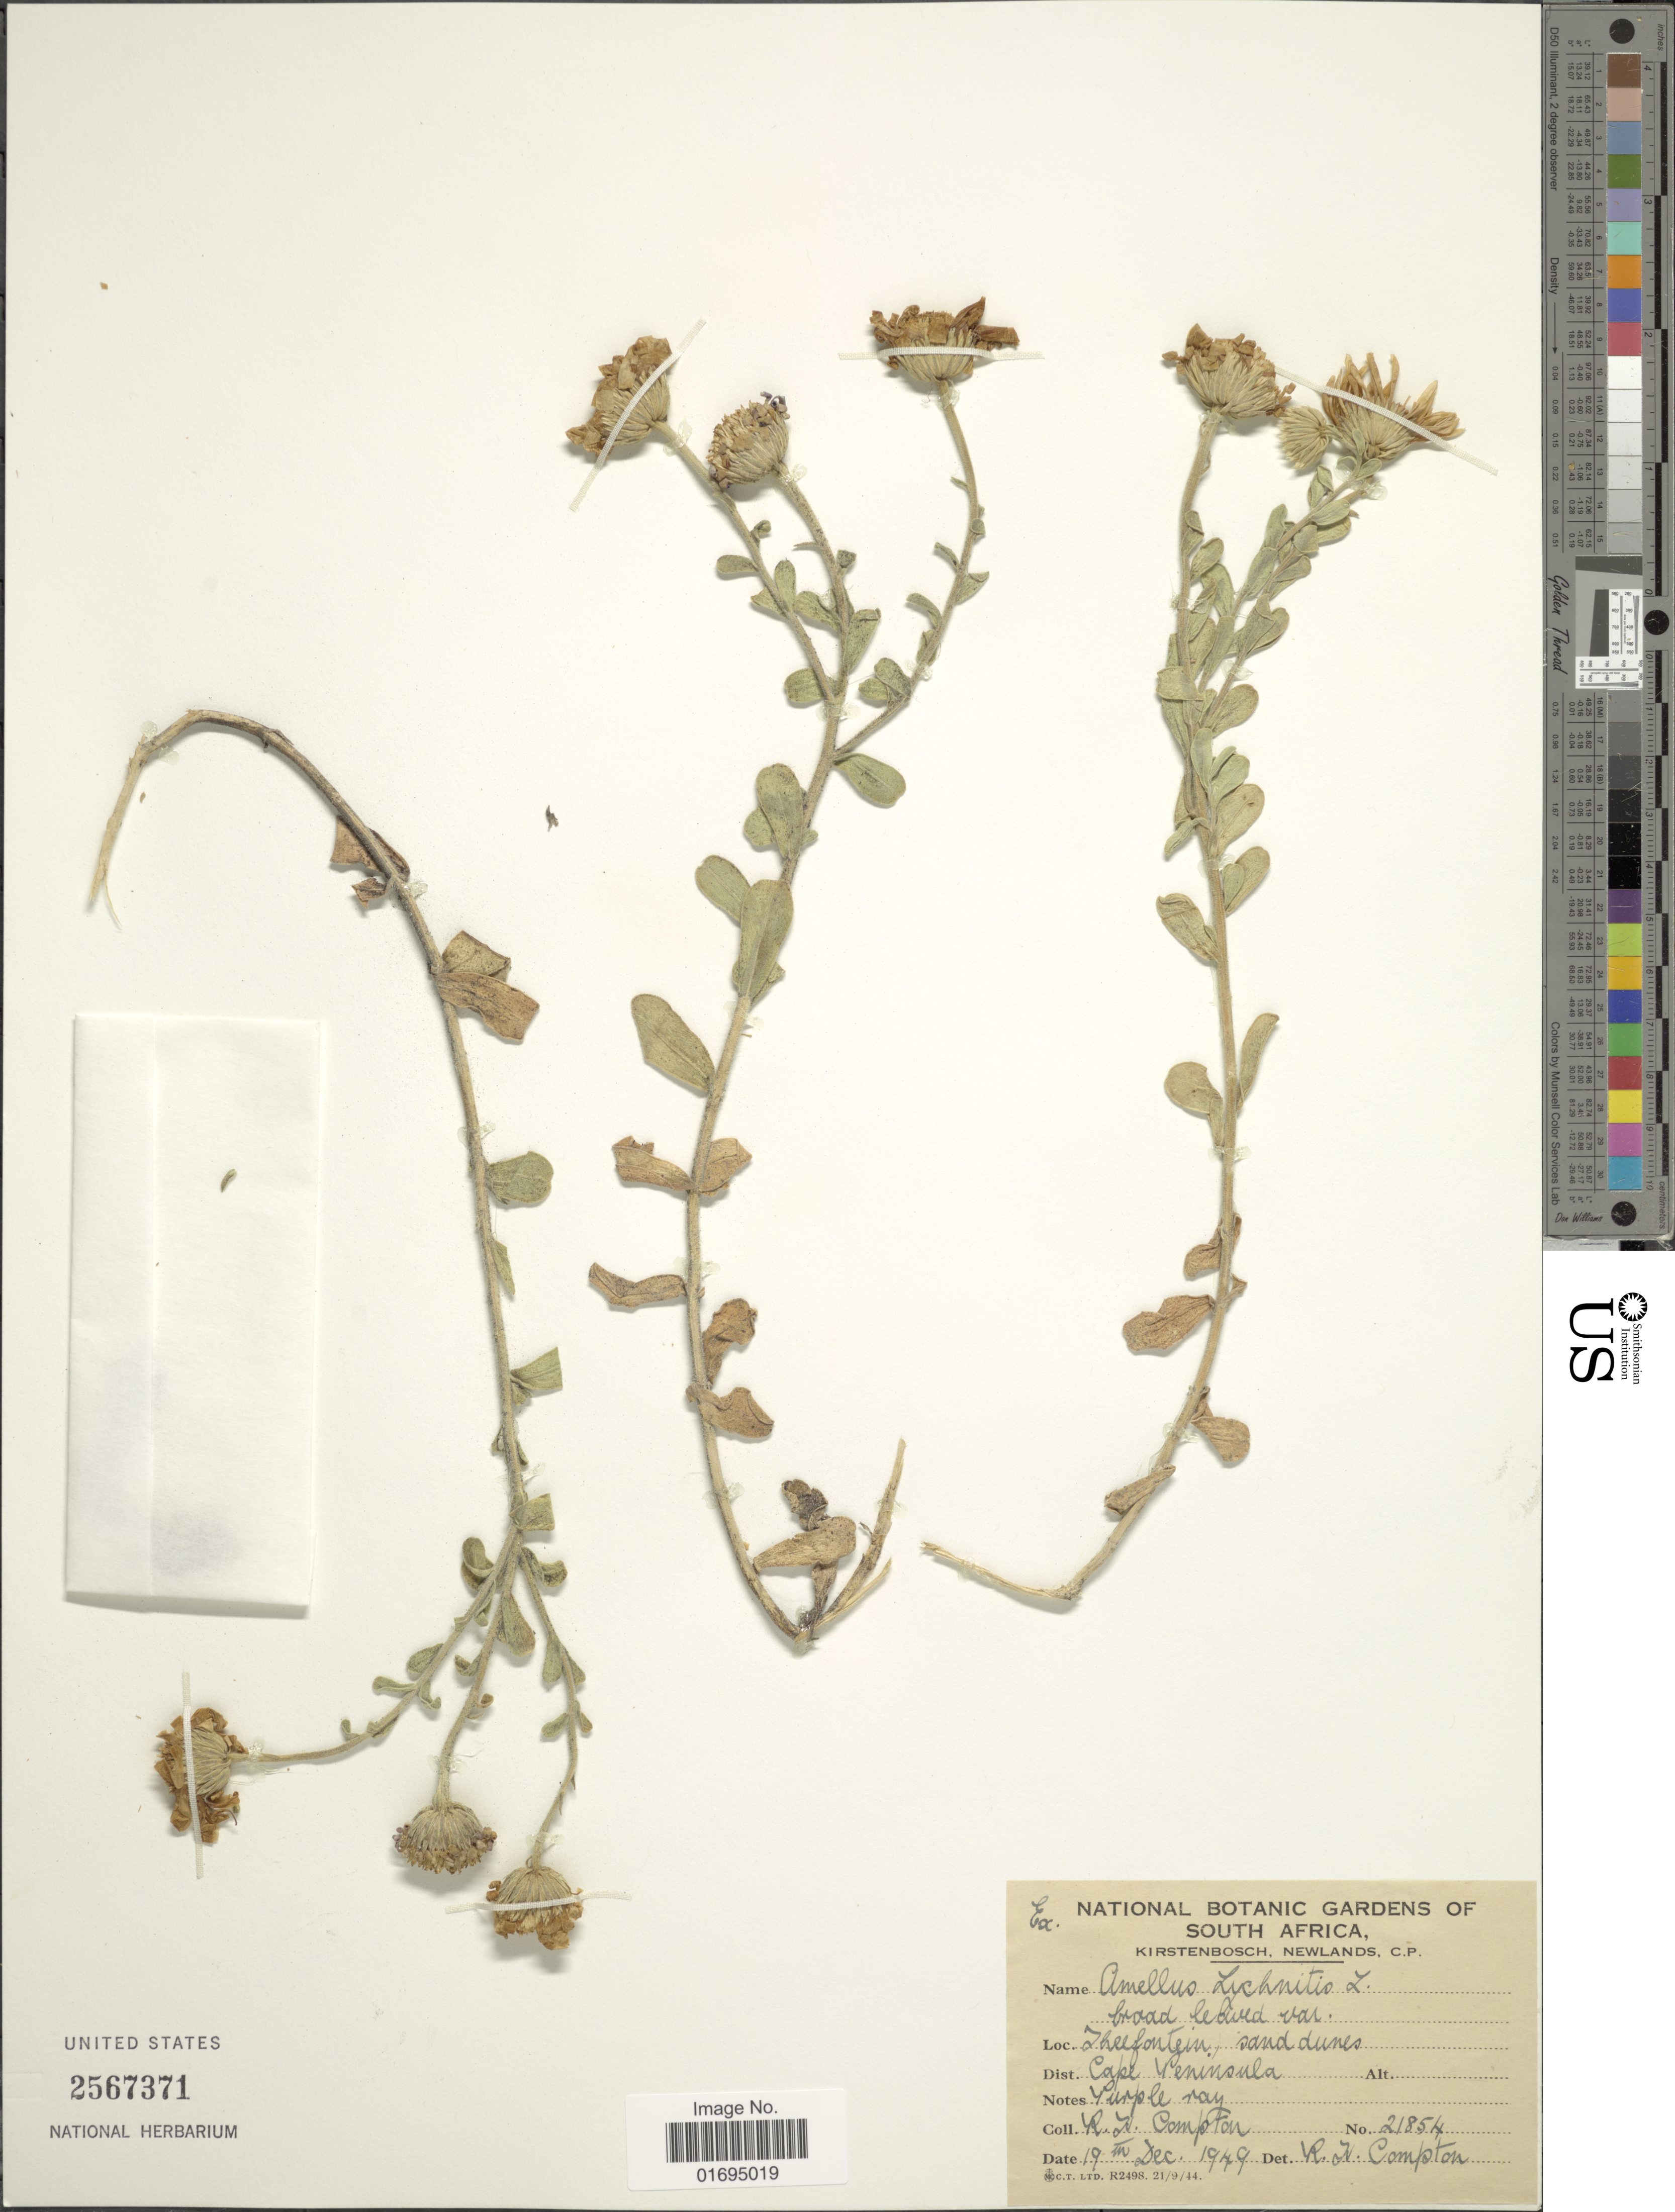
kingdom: Plantae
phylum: Tracheophyta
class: Magnoliopsida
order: Asterales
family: Asteraceae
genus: Amellus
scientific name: Amellus lychnitis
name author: L.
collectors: R. H. Compton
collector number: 21854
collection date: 1949-12-19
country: South Africa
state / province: Western Cape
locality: Zheefontein, sand dunes, Cape Peninsula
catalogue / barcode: US 2567371